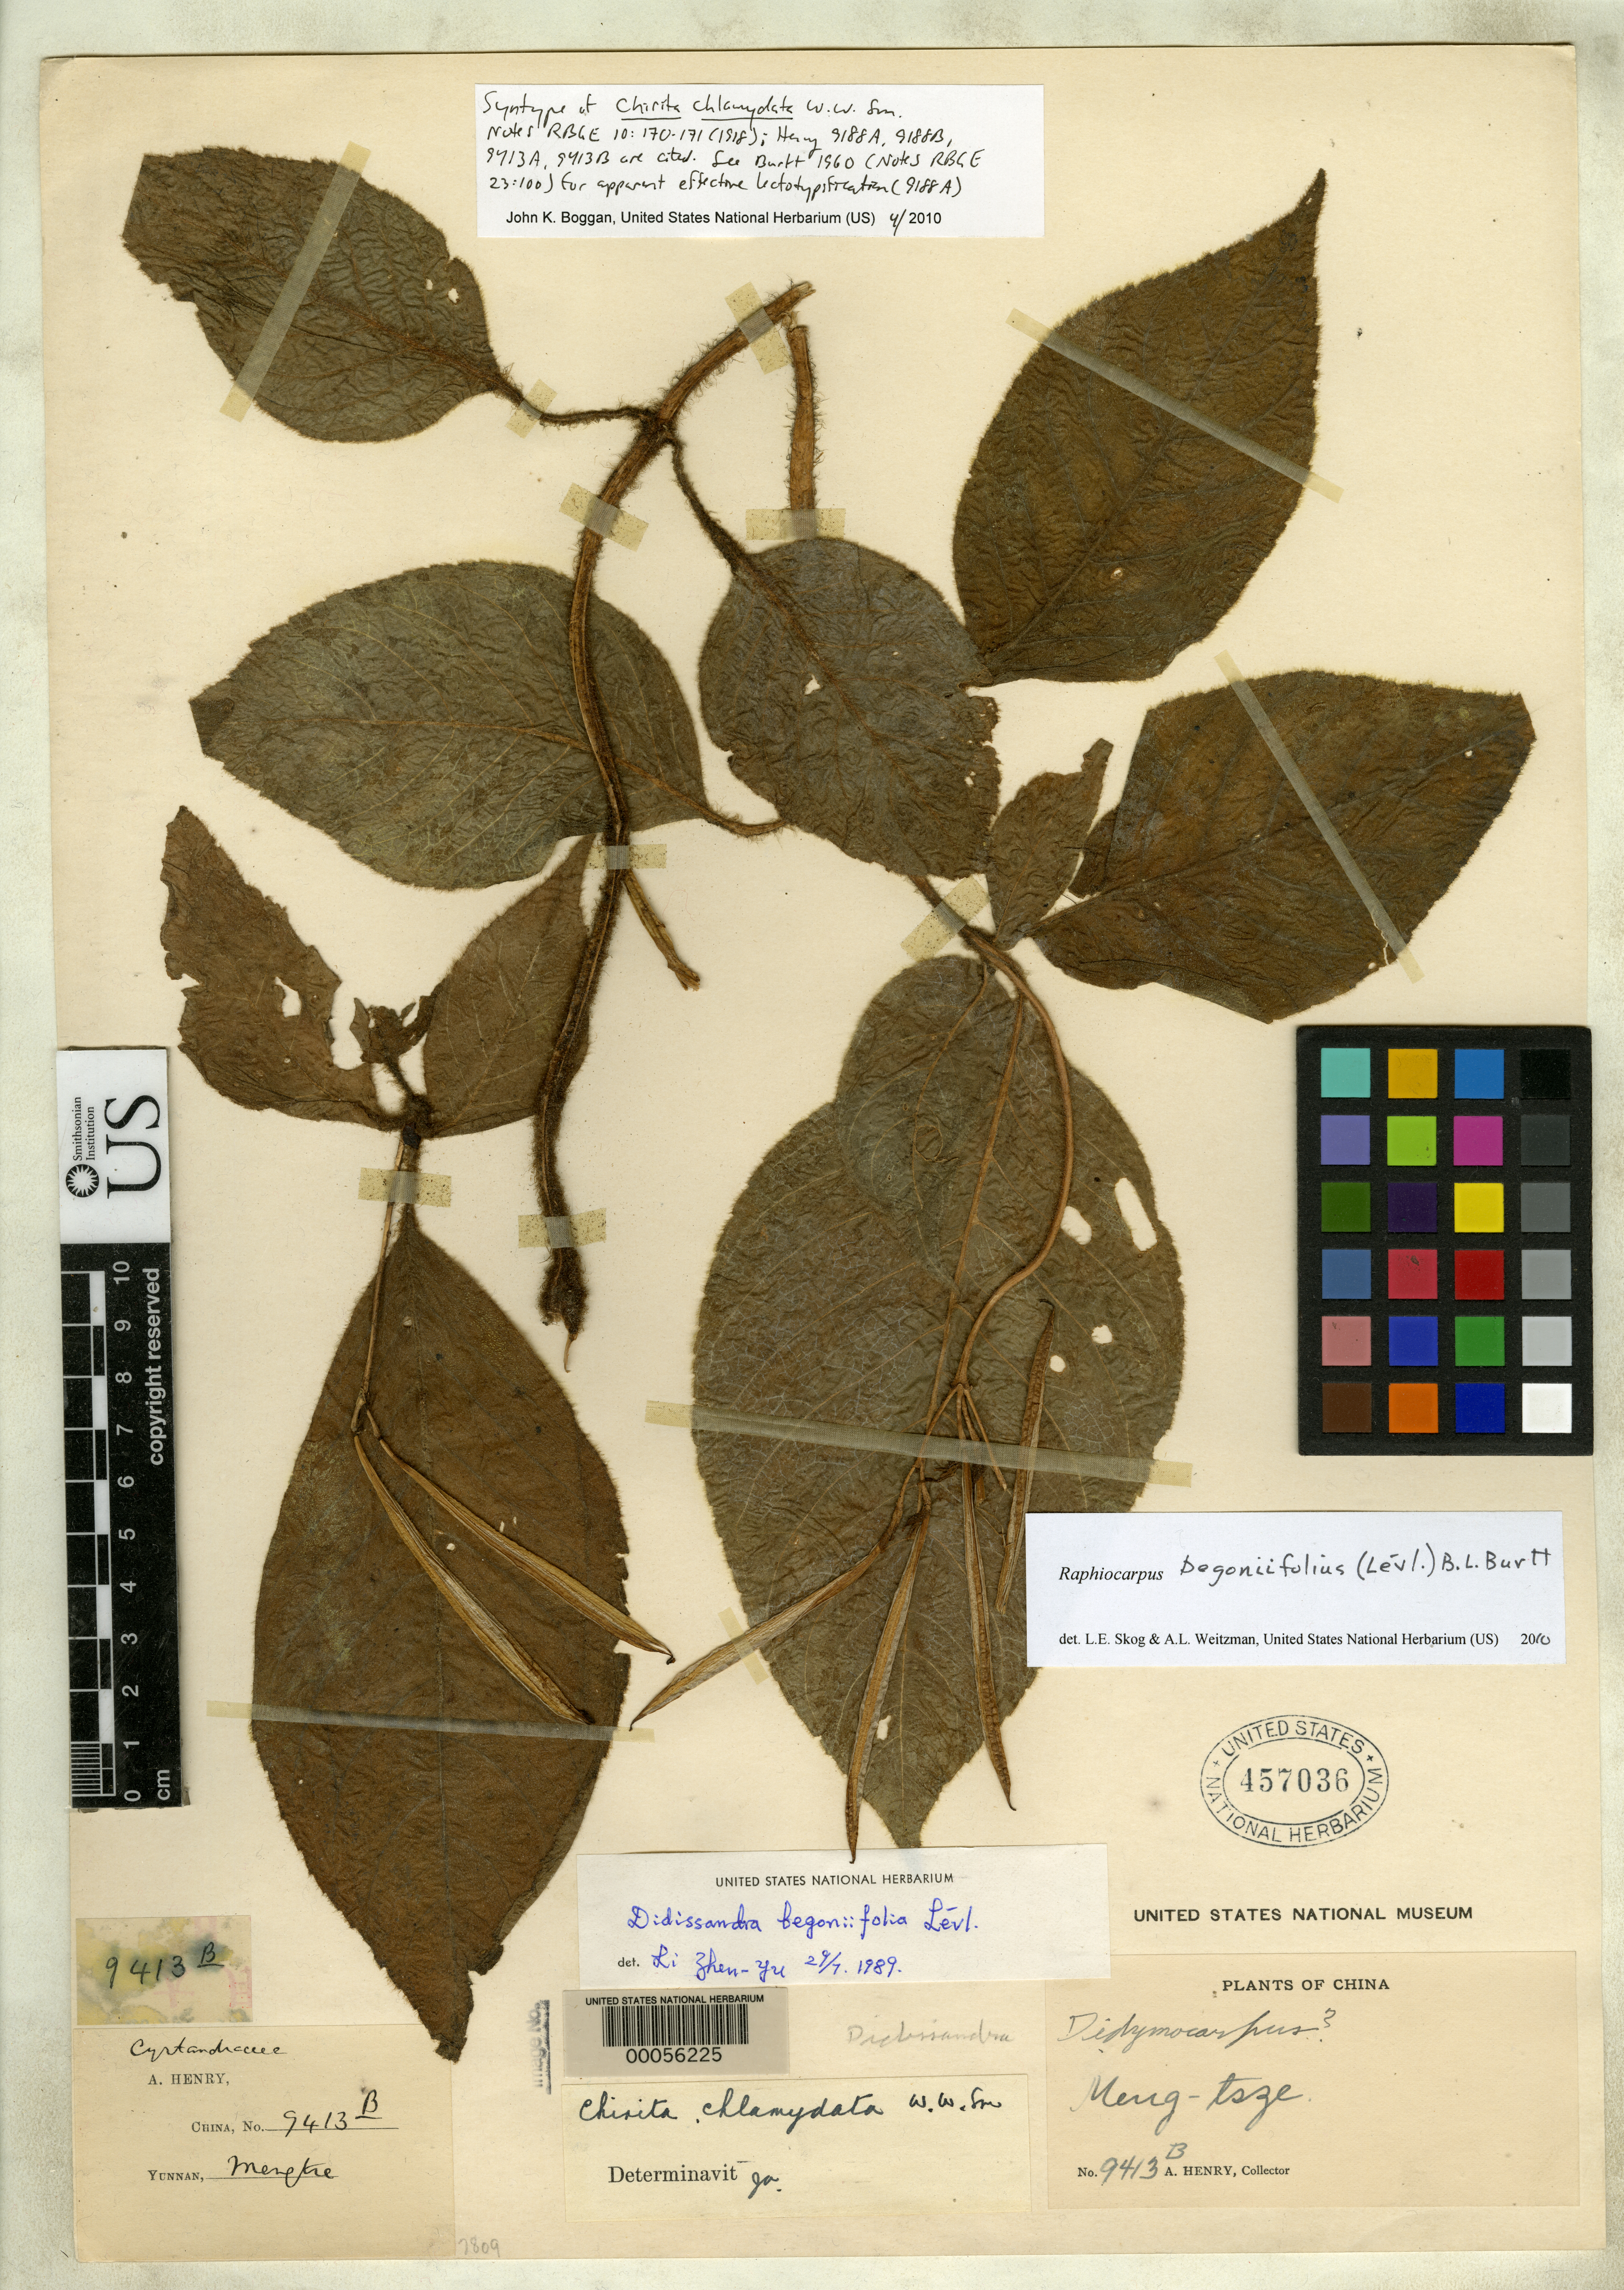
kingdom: Plantae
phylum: Tracheophyta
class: Magnoliopsida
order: Lamiales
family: Gesneriaceae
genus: Chirita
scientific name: Chirita chlamydata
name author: W.W. Sm.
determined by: Skog, L. E.; Weitzman, A. L.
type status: Syntype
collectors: A. Henry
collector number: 9413 B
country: China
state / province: Yunnan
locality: Meng-tsze.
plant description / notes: Lectotype is Henry 9188A as (effectively) designated by B.L. Burtt, Notes Royal Bot. Gard. Edinb. 23: 100 (1960), although Burtt later (1998) cites the "type" as 9118B.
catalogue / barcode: US 457036